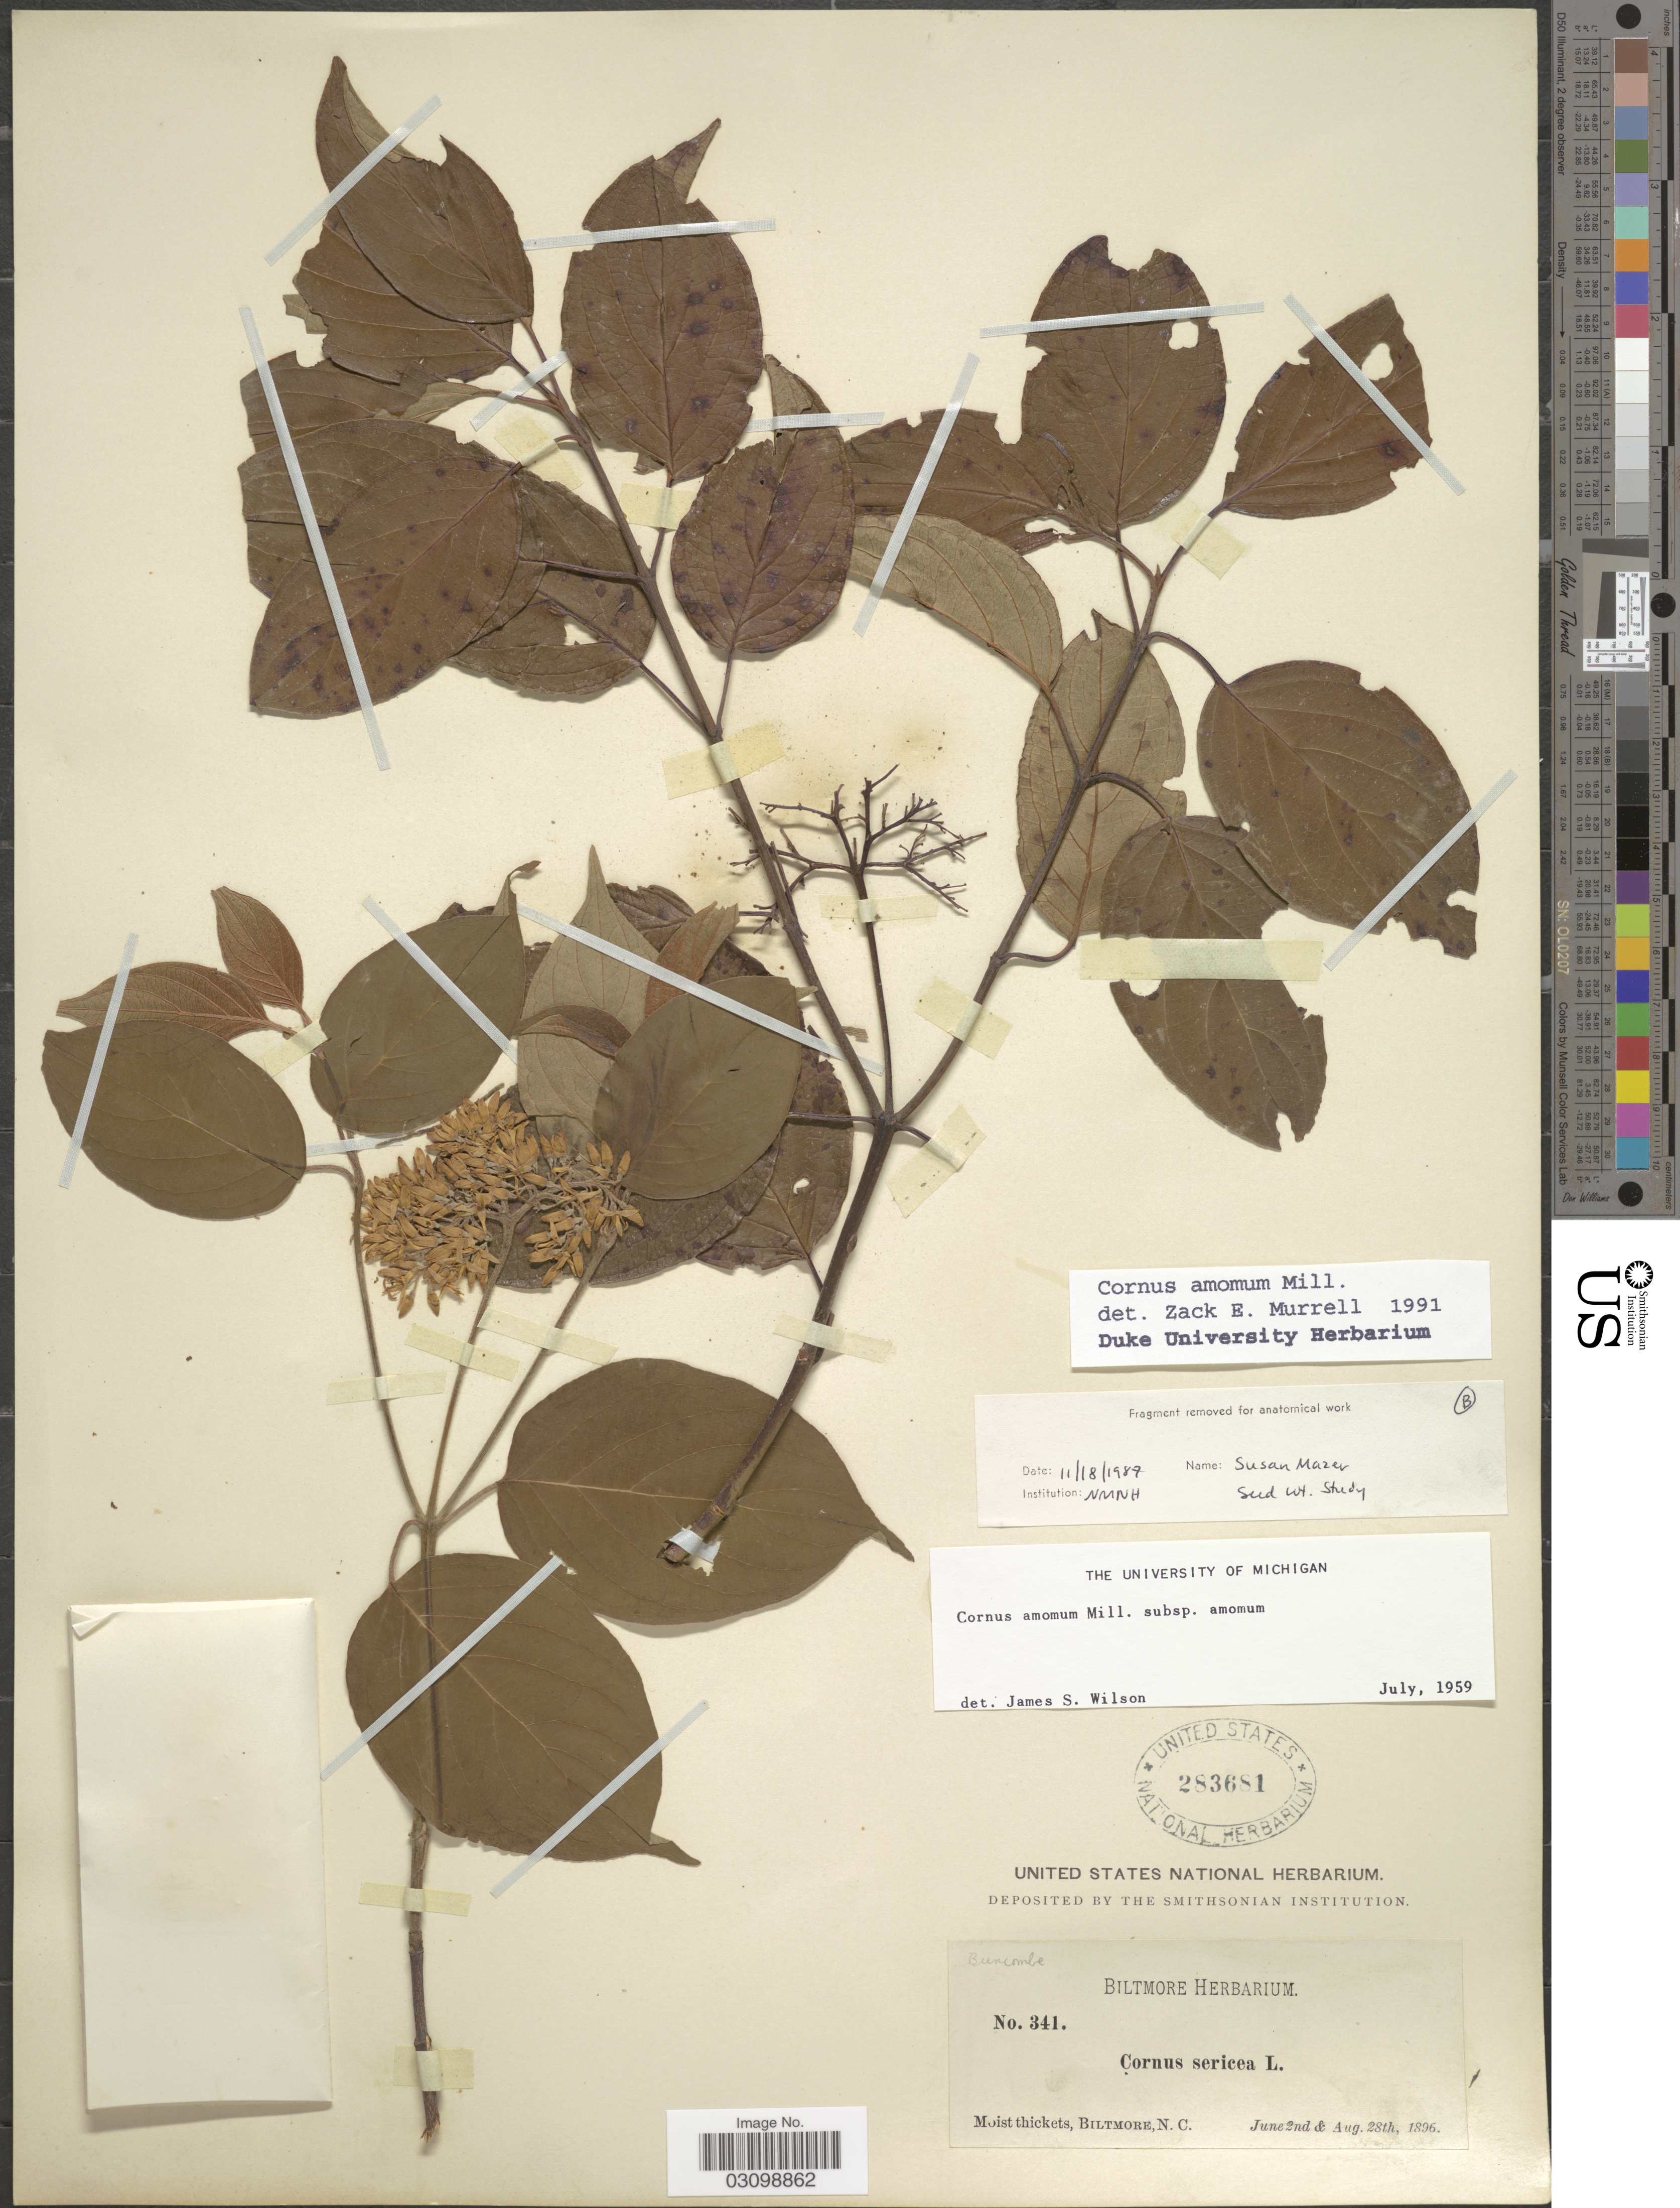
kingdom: Plantae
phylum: Tracheophyta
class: Magnoliopsida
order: Cornales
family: Cornaceae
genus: Cornus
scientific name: Cornus amomum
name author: Mill.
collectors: ex herb. Biltmore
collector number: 341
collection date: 1896-06-02/1896-08-28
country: United States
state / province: North Carolina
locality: Moist thickets, Biltmore, N. C.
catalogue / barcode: US 283681